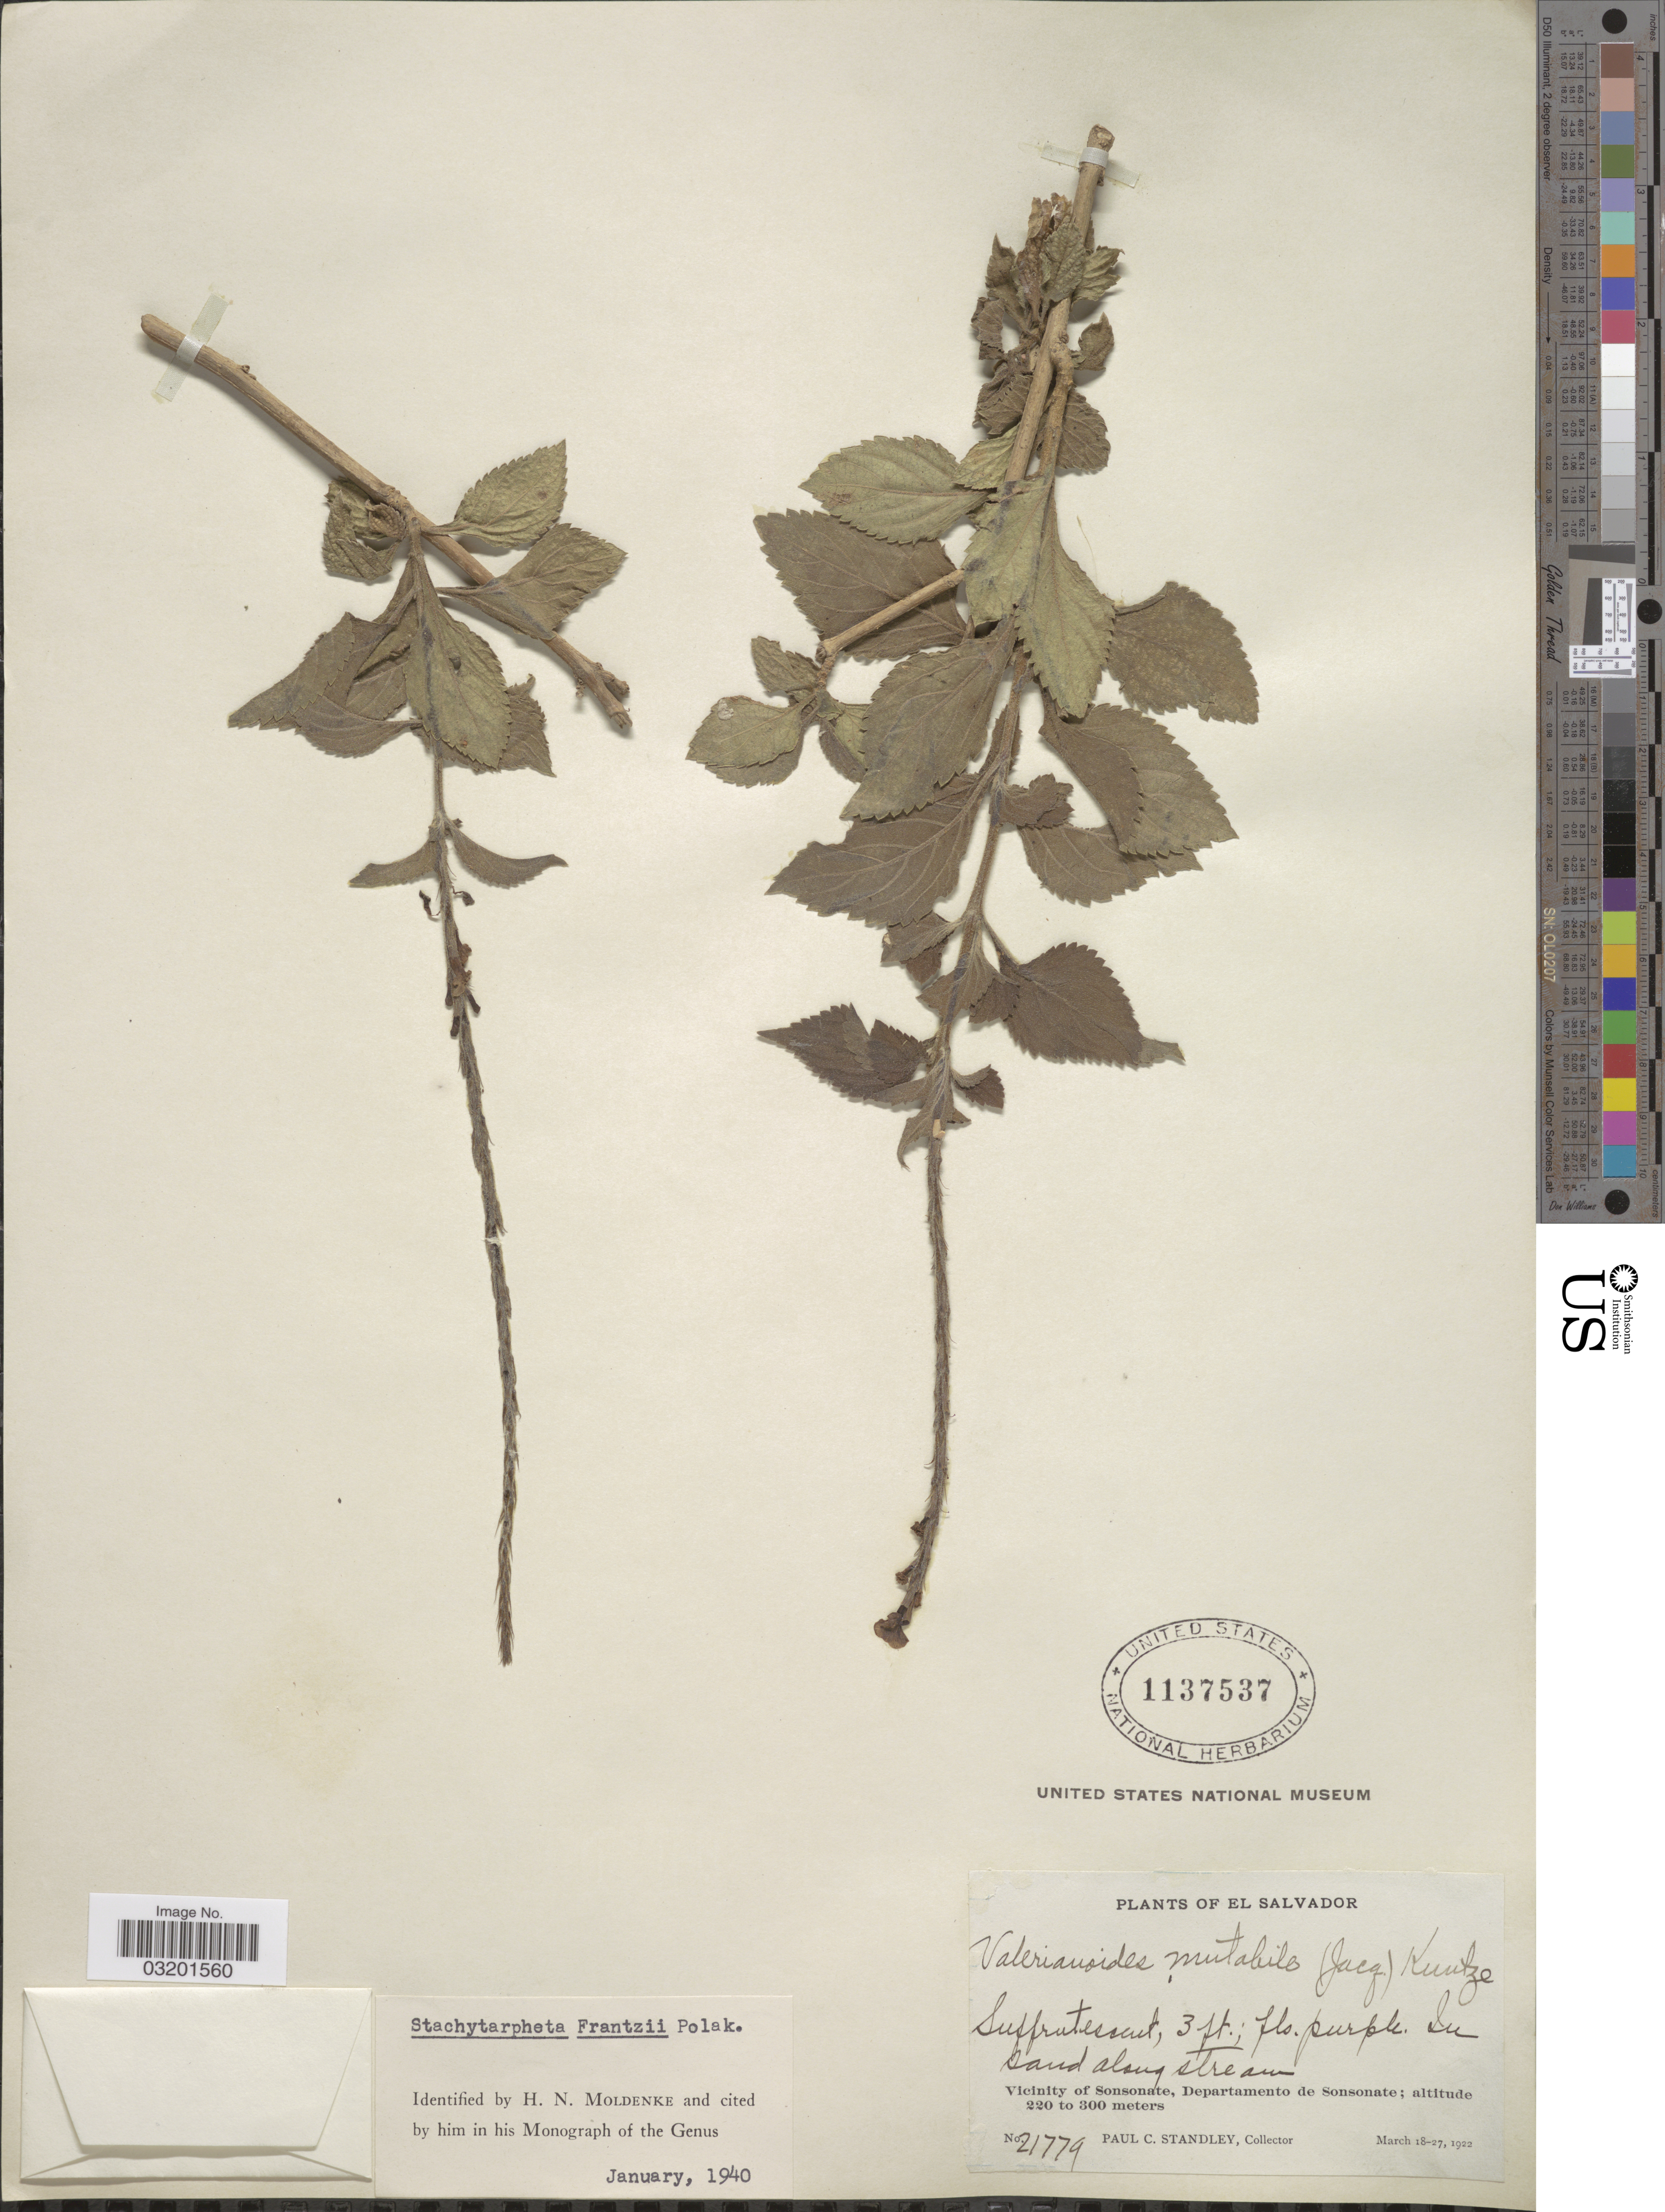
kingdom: Plantae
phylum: Tracheophyta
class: Magnoliopsida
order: Lamiales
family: Verbenaceae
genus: Stachytarpheta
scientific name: Stachytarpheta frantzii var. frantzii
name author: Pol.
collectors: P. C. Standley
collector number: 21779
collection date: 1922-03-18/1922-03-27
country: El Salvador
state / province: Sonsonate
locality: Vicinity of Sonsonate, Departamento de Sonsonate.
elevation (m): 220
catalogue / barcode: US 1137537